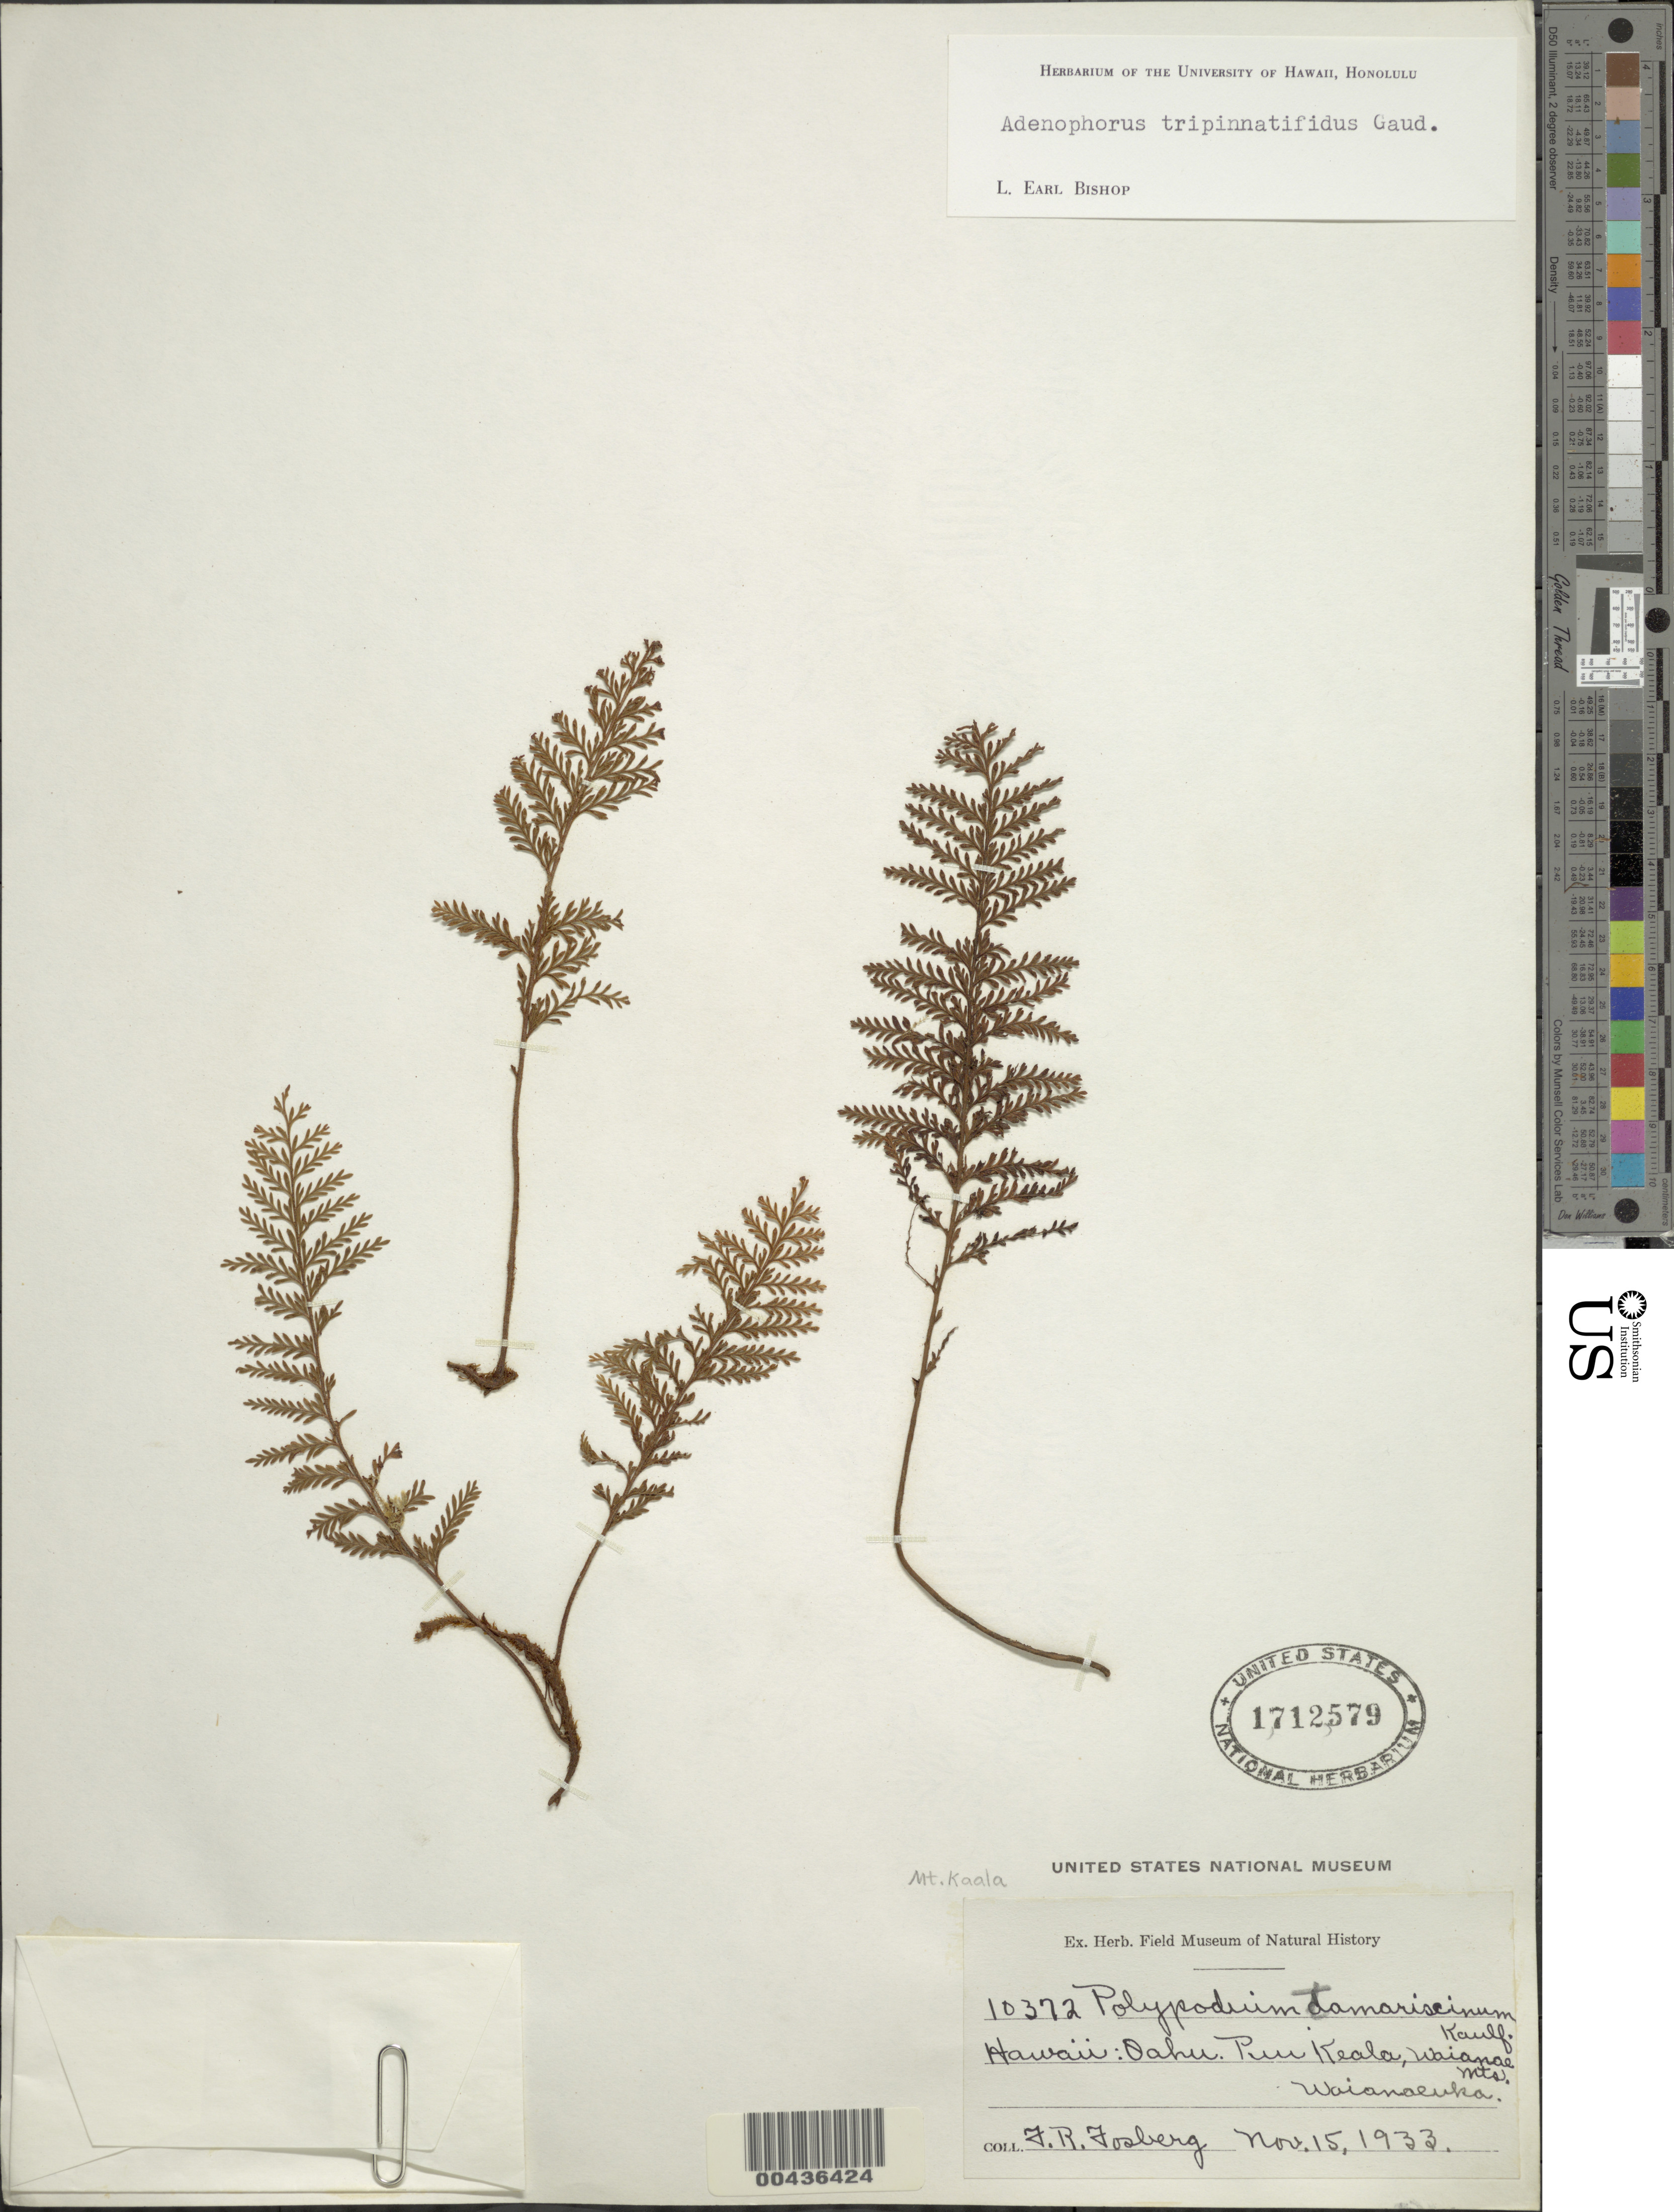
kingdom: Plantae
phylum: Tracheophyta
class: Polypodiopsida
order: Polypodiales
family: Polypodiaceae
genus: Adenophorus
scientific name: Adenophorus tripinnatifidus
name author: Gaudich.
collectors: F. R. Fosberg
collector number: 10372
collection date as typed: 15 Nov 1933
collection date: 1933-11-15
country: United States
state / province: Hawaii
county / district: Honolulu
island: Oahu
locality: Puu Keala, Waianae Mountains, Waianaeuka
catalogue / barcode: US 1712579